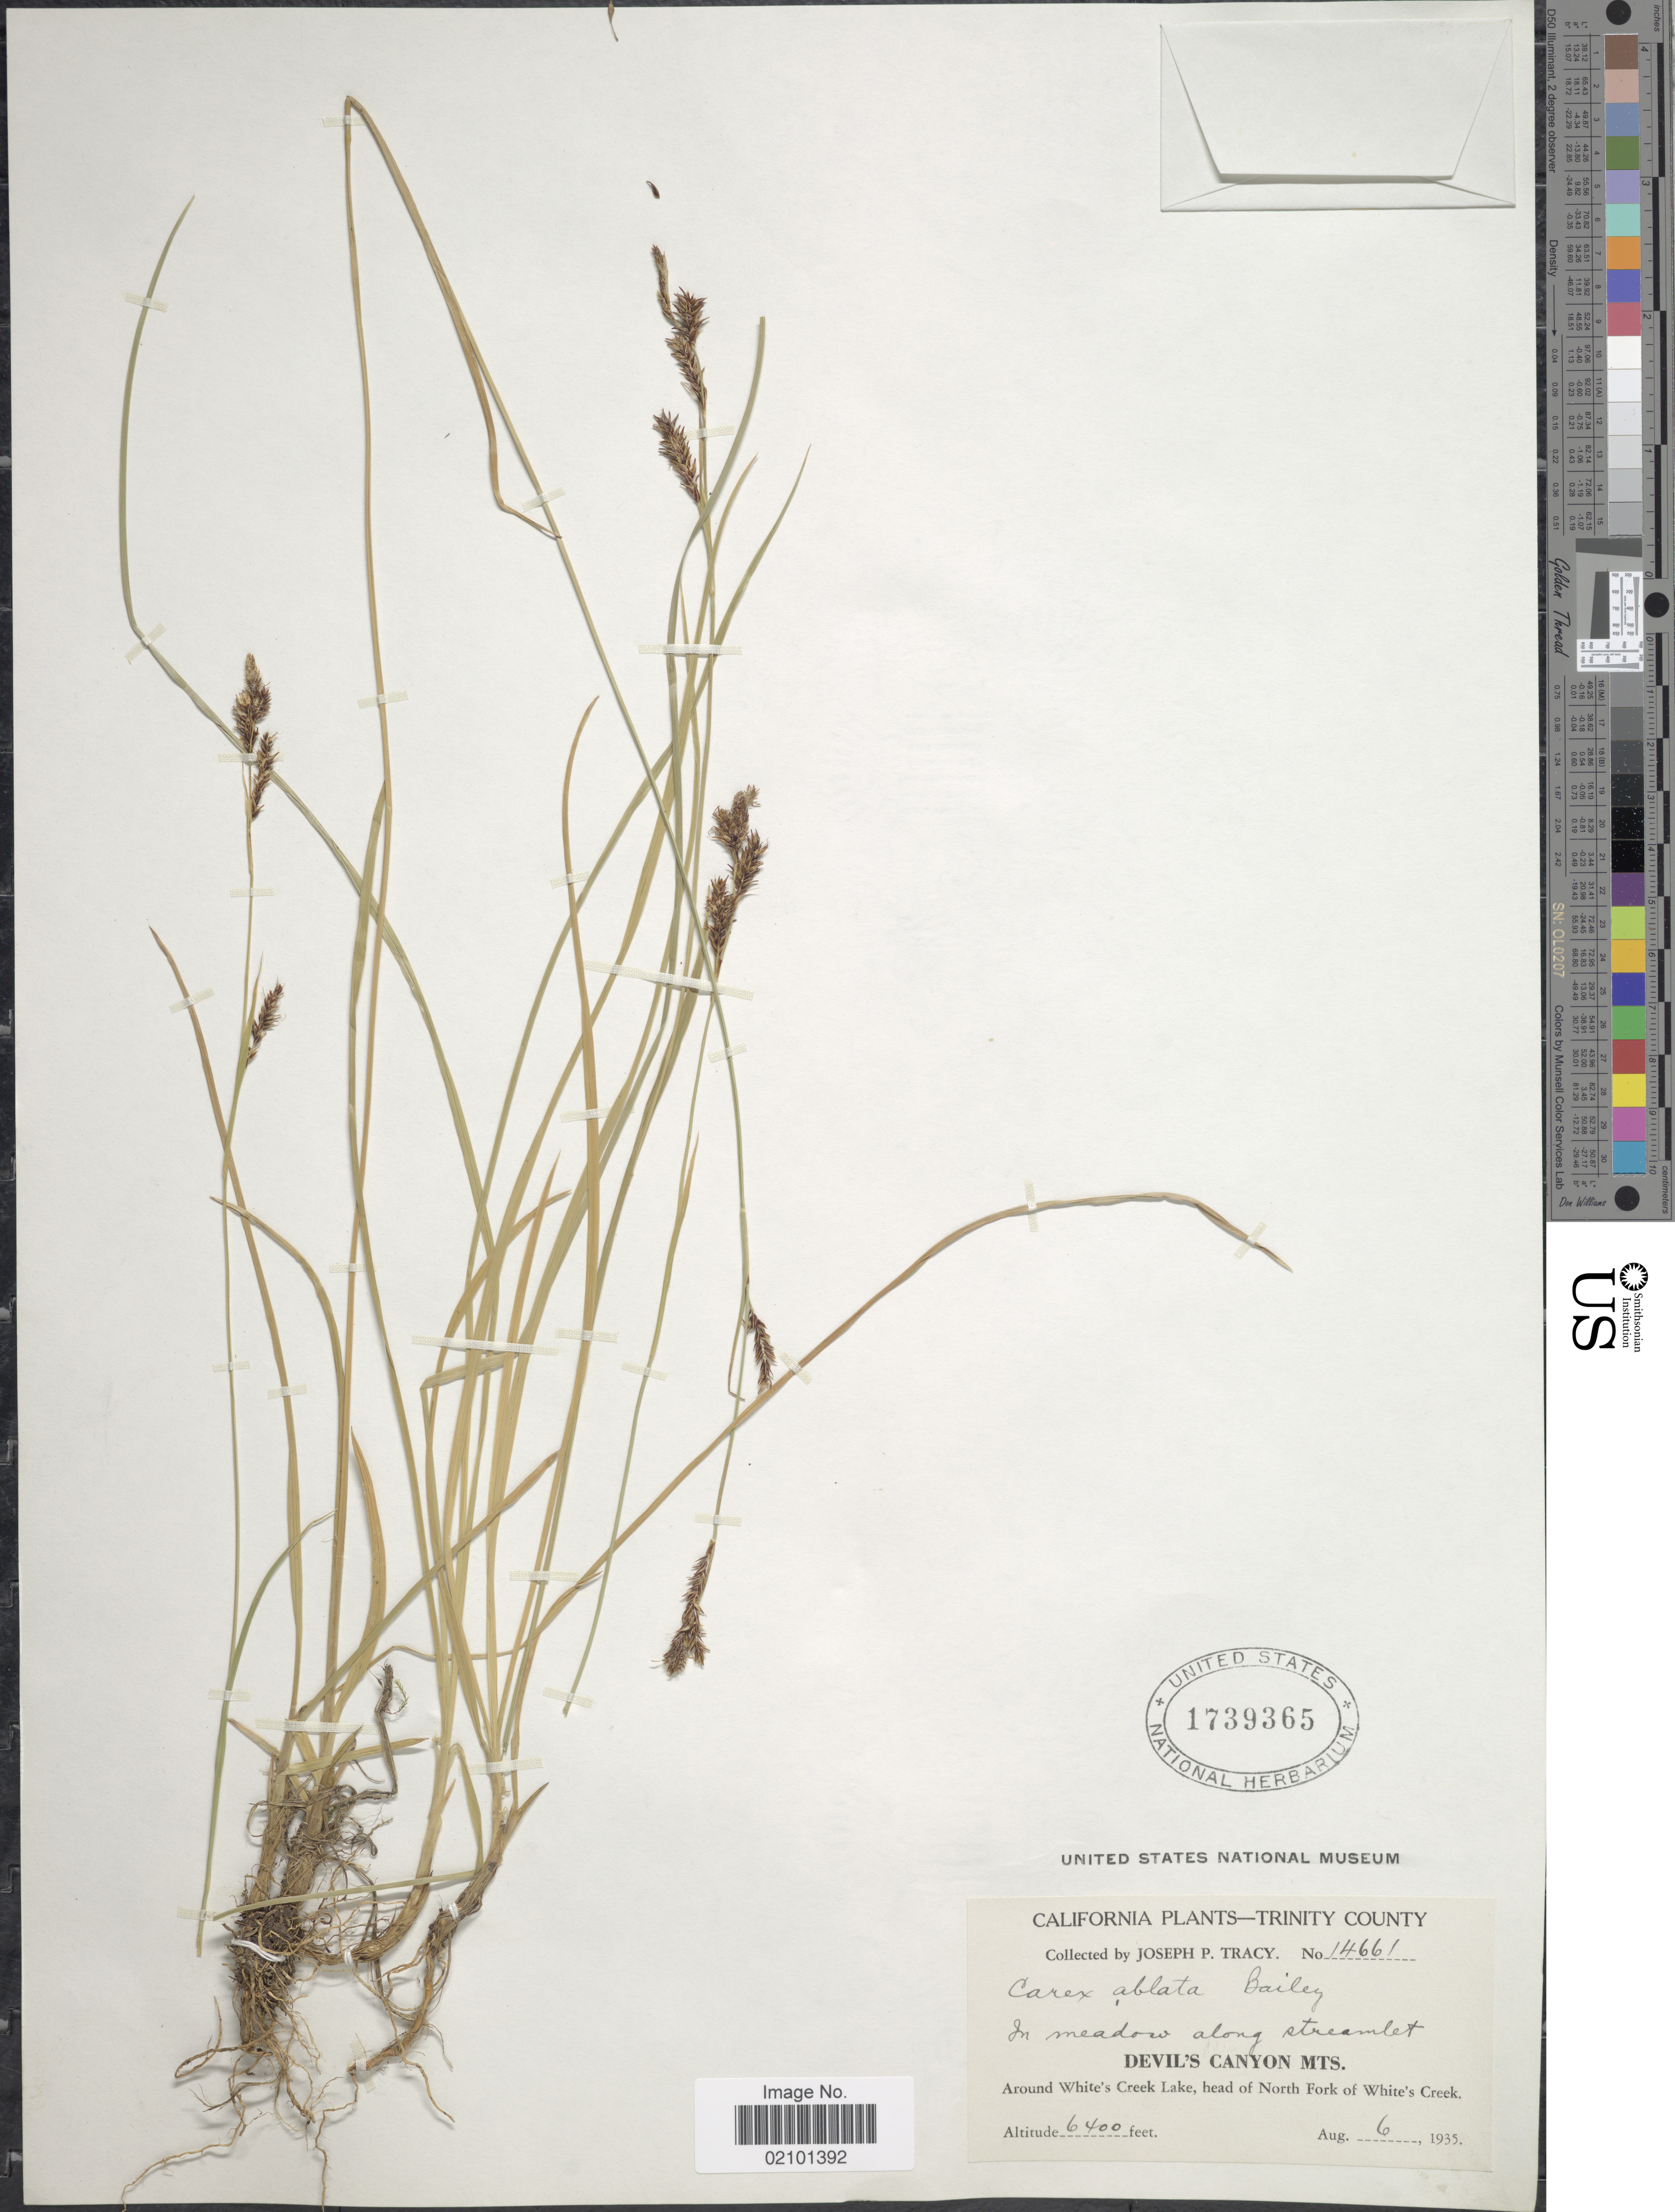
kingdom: Plantae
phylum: Tracheophyta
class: Liliopsida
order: Poales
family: Cyperaceae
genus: Carex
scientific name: Carex ablata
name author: L.H. Bailey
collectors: J. Tracy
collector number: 14661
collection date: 1935-08-06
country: United States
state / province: California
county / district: Trinity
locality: Trinity County. In meadow along streamlet Devil's Canyon Mts. Around White's Creek Lake, head of North Fork of White's Creek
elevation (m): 1951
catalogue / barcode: US 1739365